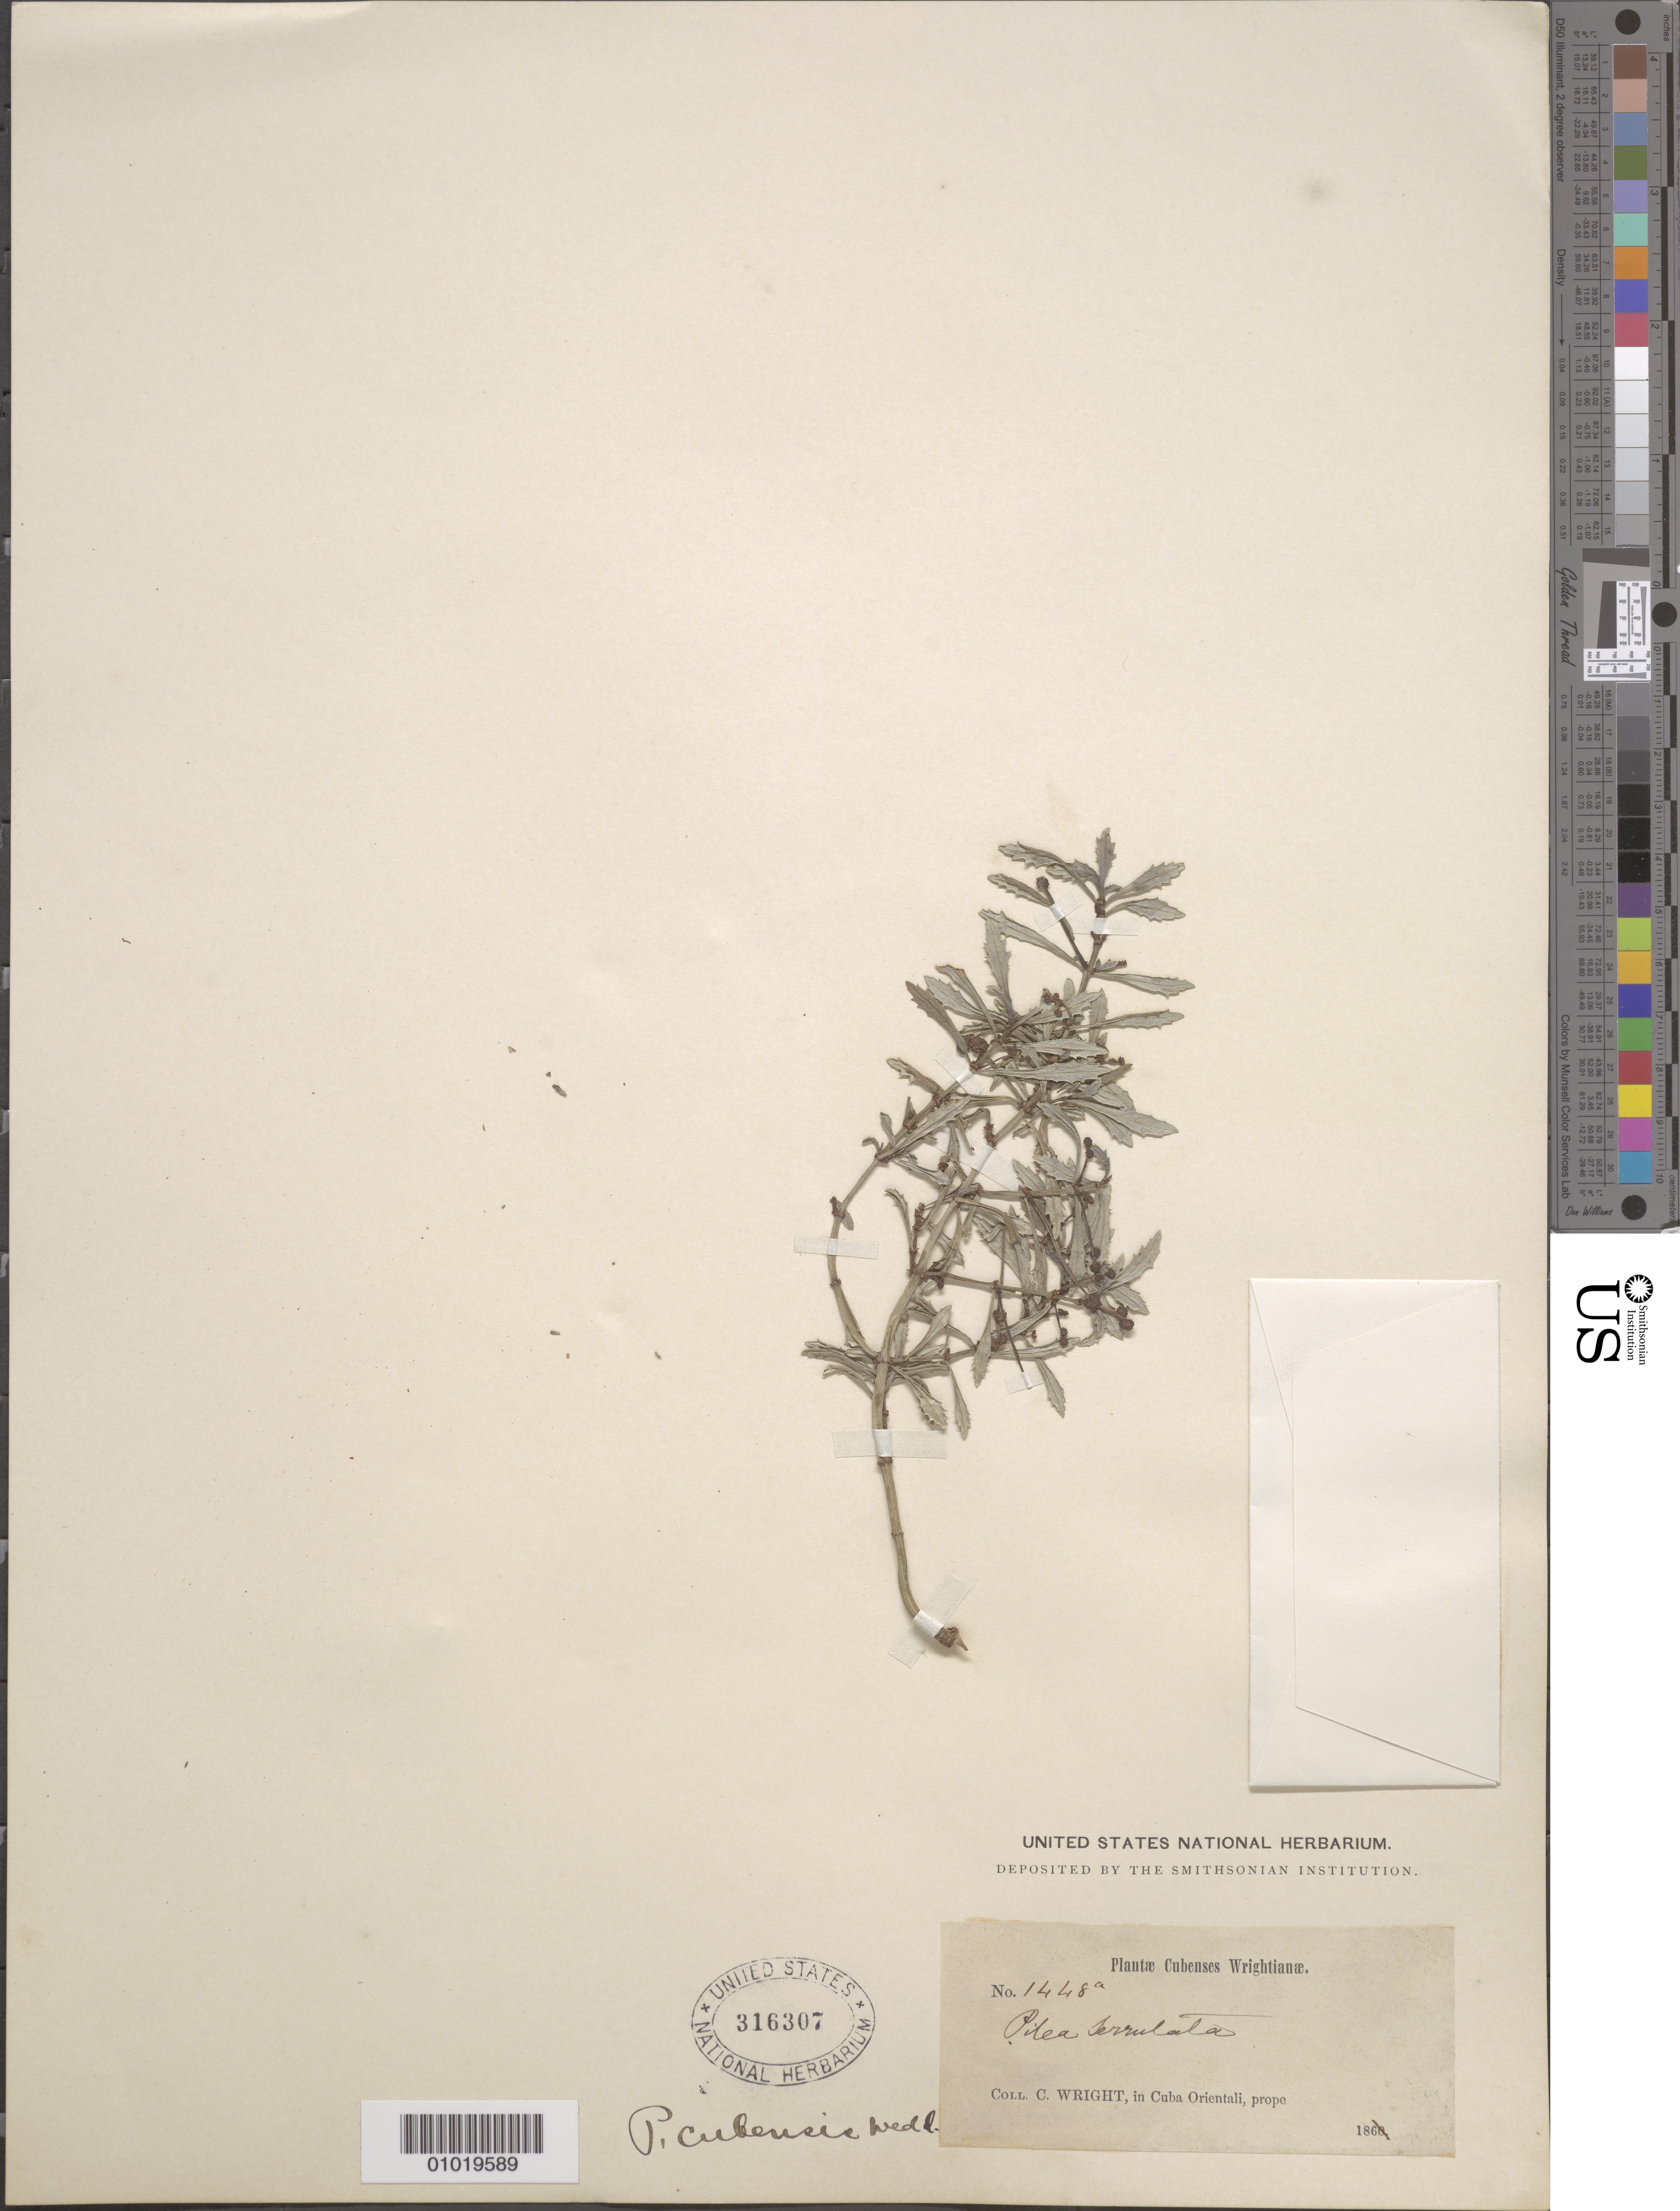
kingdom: Plantae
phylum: Tracheophyta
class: Magnoliopsida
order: Rosales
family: Urticaceae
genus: Pilea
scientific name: Pilea cubensis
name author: Wedd.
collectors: C. Wright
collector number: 1448a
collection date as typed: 1860 to -- --- 1869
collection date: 1860/1869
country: Cuba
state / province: Oriente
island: Cuba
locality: in Cuba Orientali, prope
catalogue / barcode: US 316307